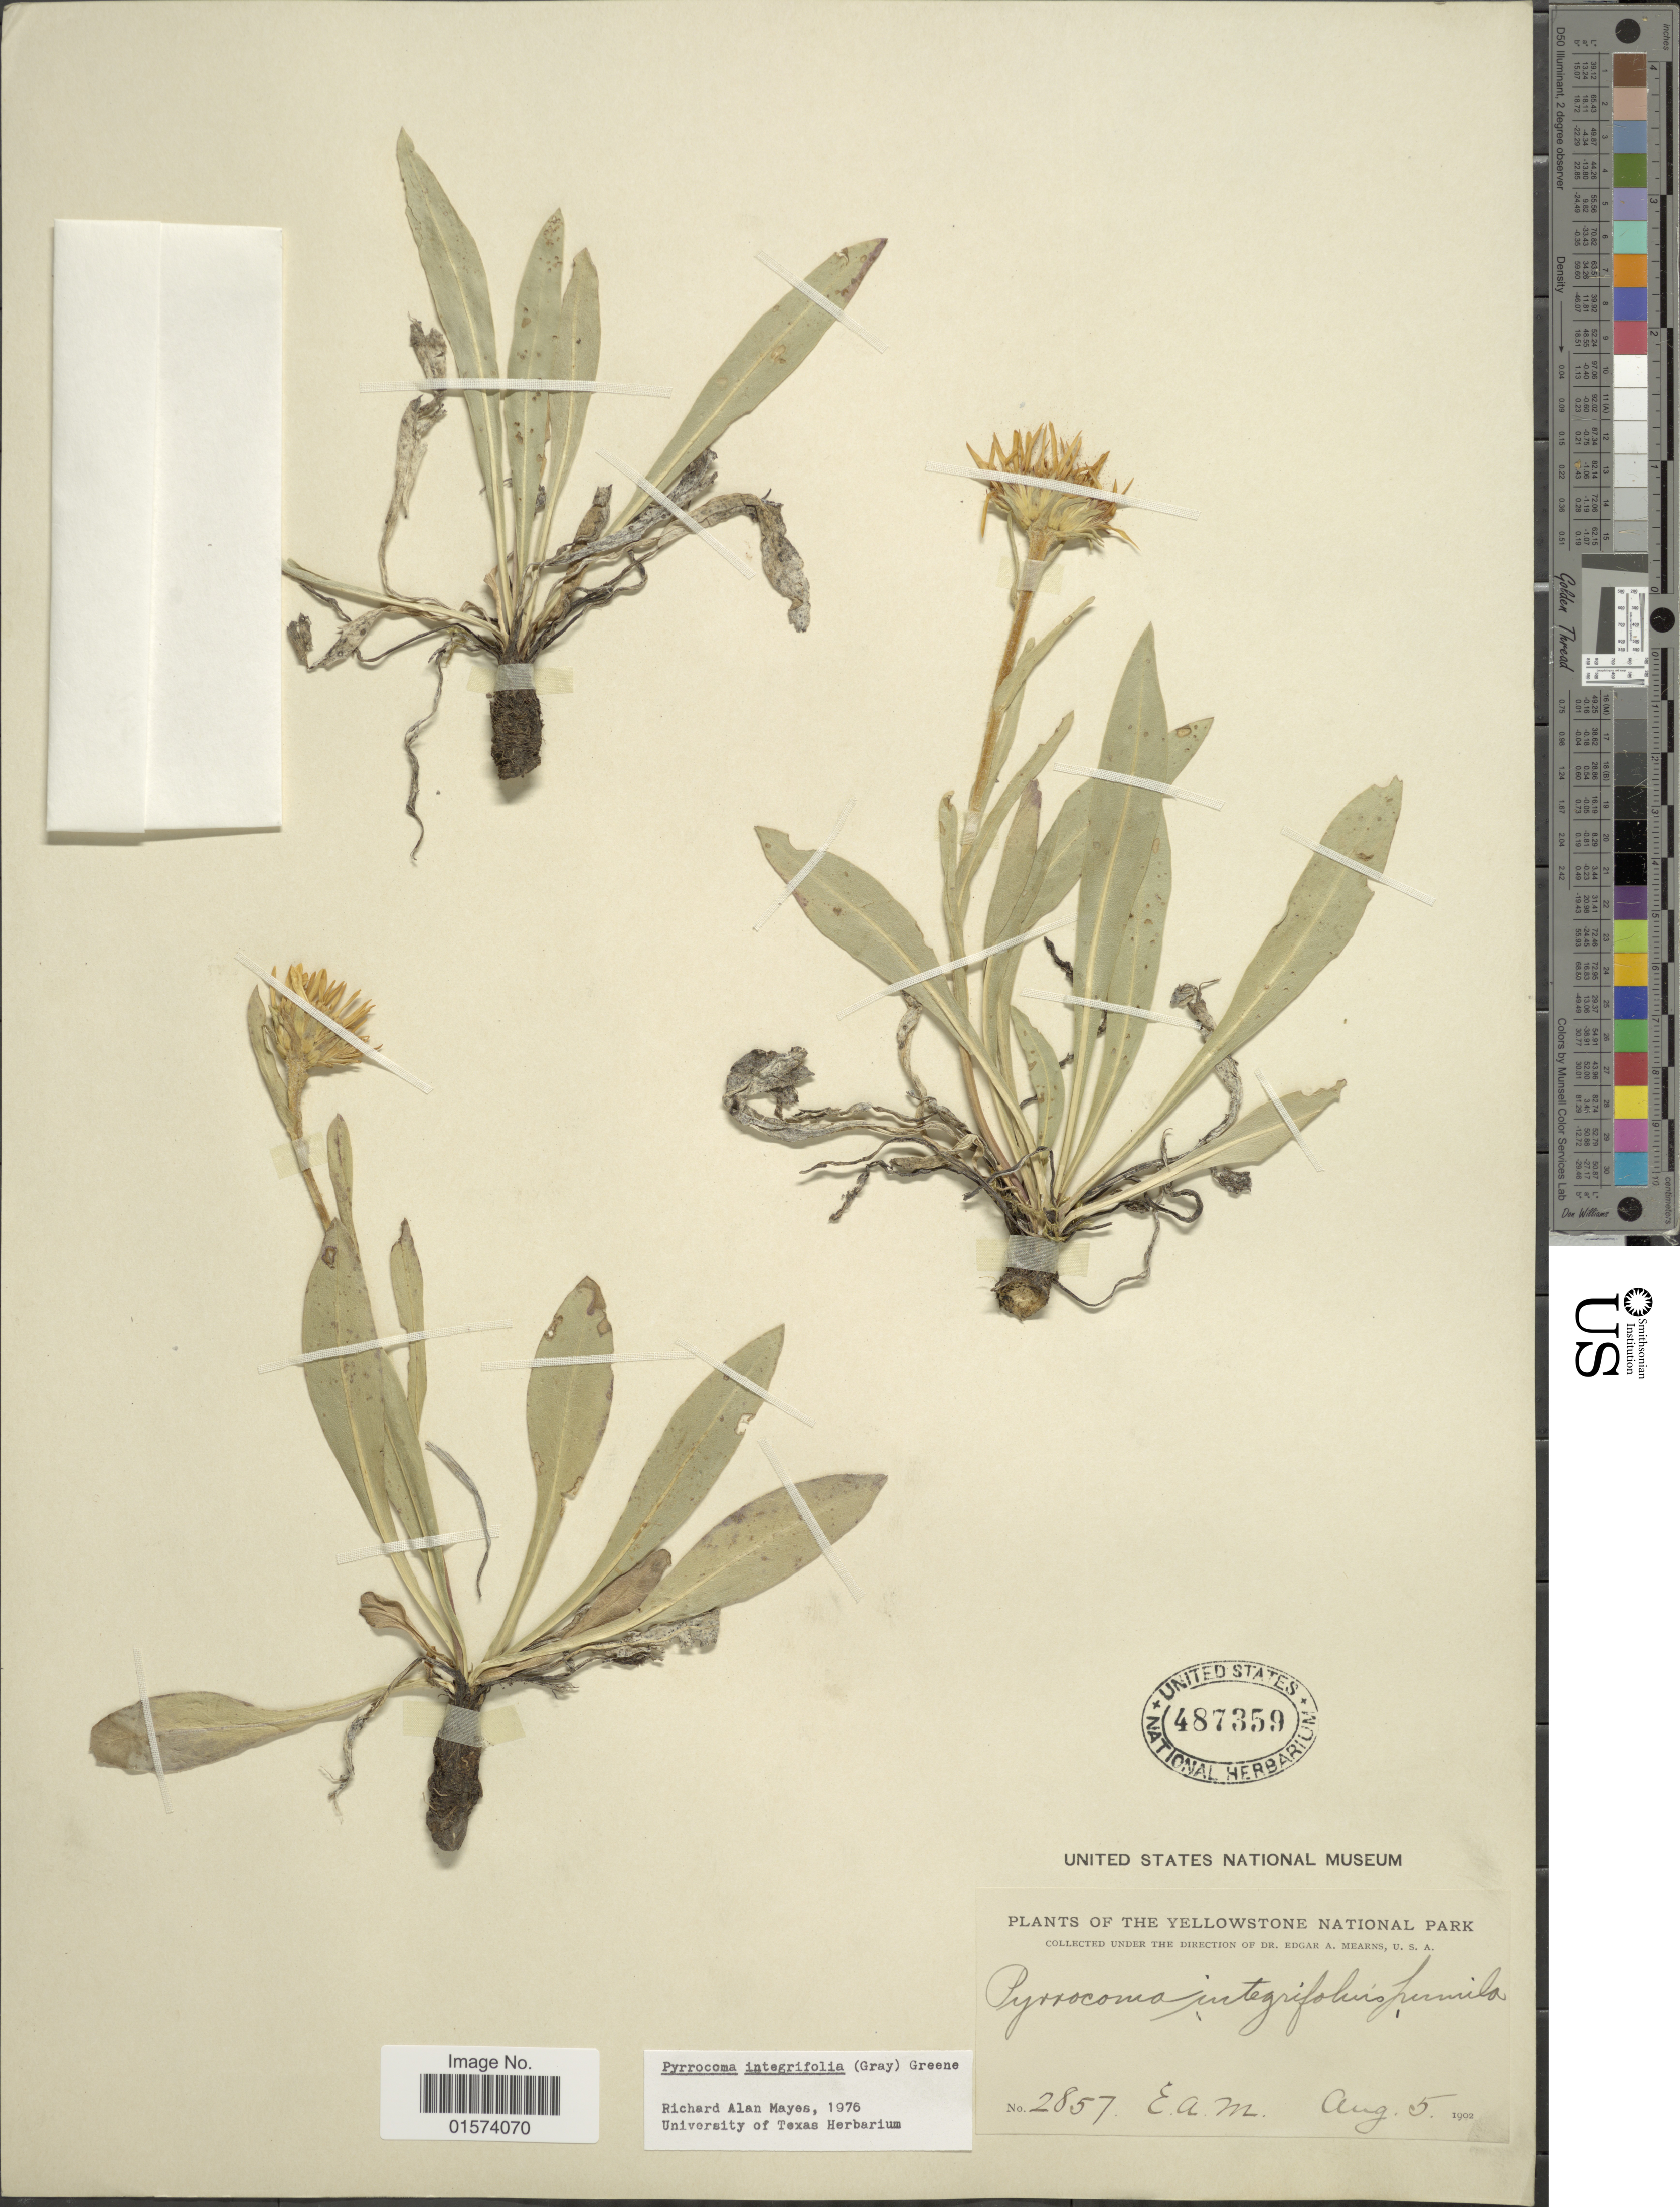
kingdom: Plantae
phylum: Tracheophyta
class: Magnoliopsida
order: Asterales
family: Asteraceae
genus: Pyrrocoma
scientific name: Pyrrocoma integrifolia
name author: (Porter ex A. Gray) Greene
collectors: E. A. Mearns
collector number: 2857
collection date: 1902-08-05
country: United States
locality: Yellow Stone National Park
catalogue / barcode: US 487359